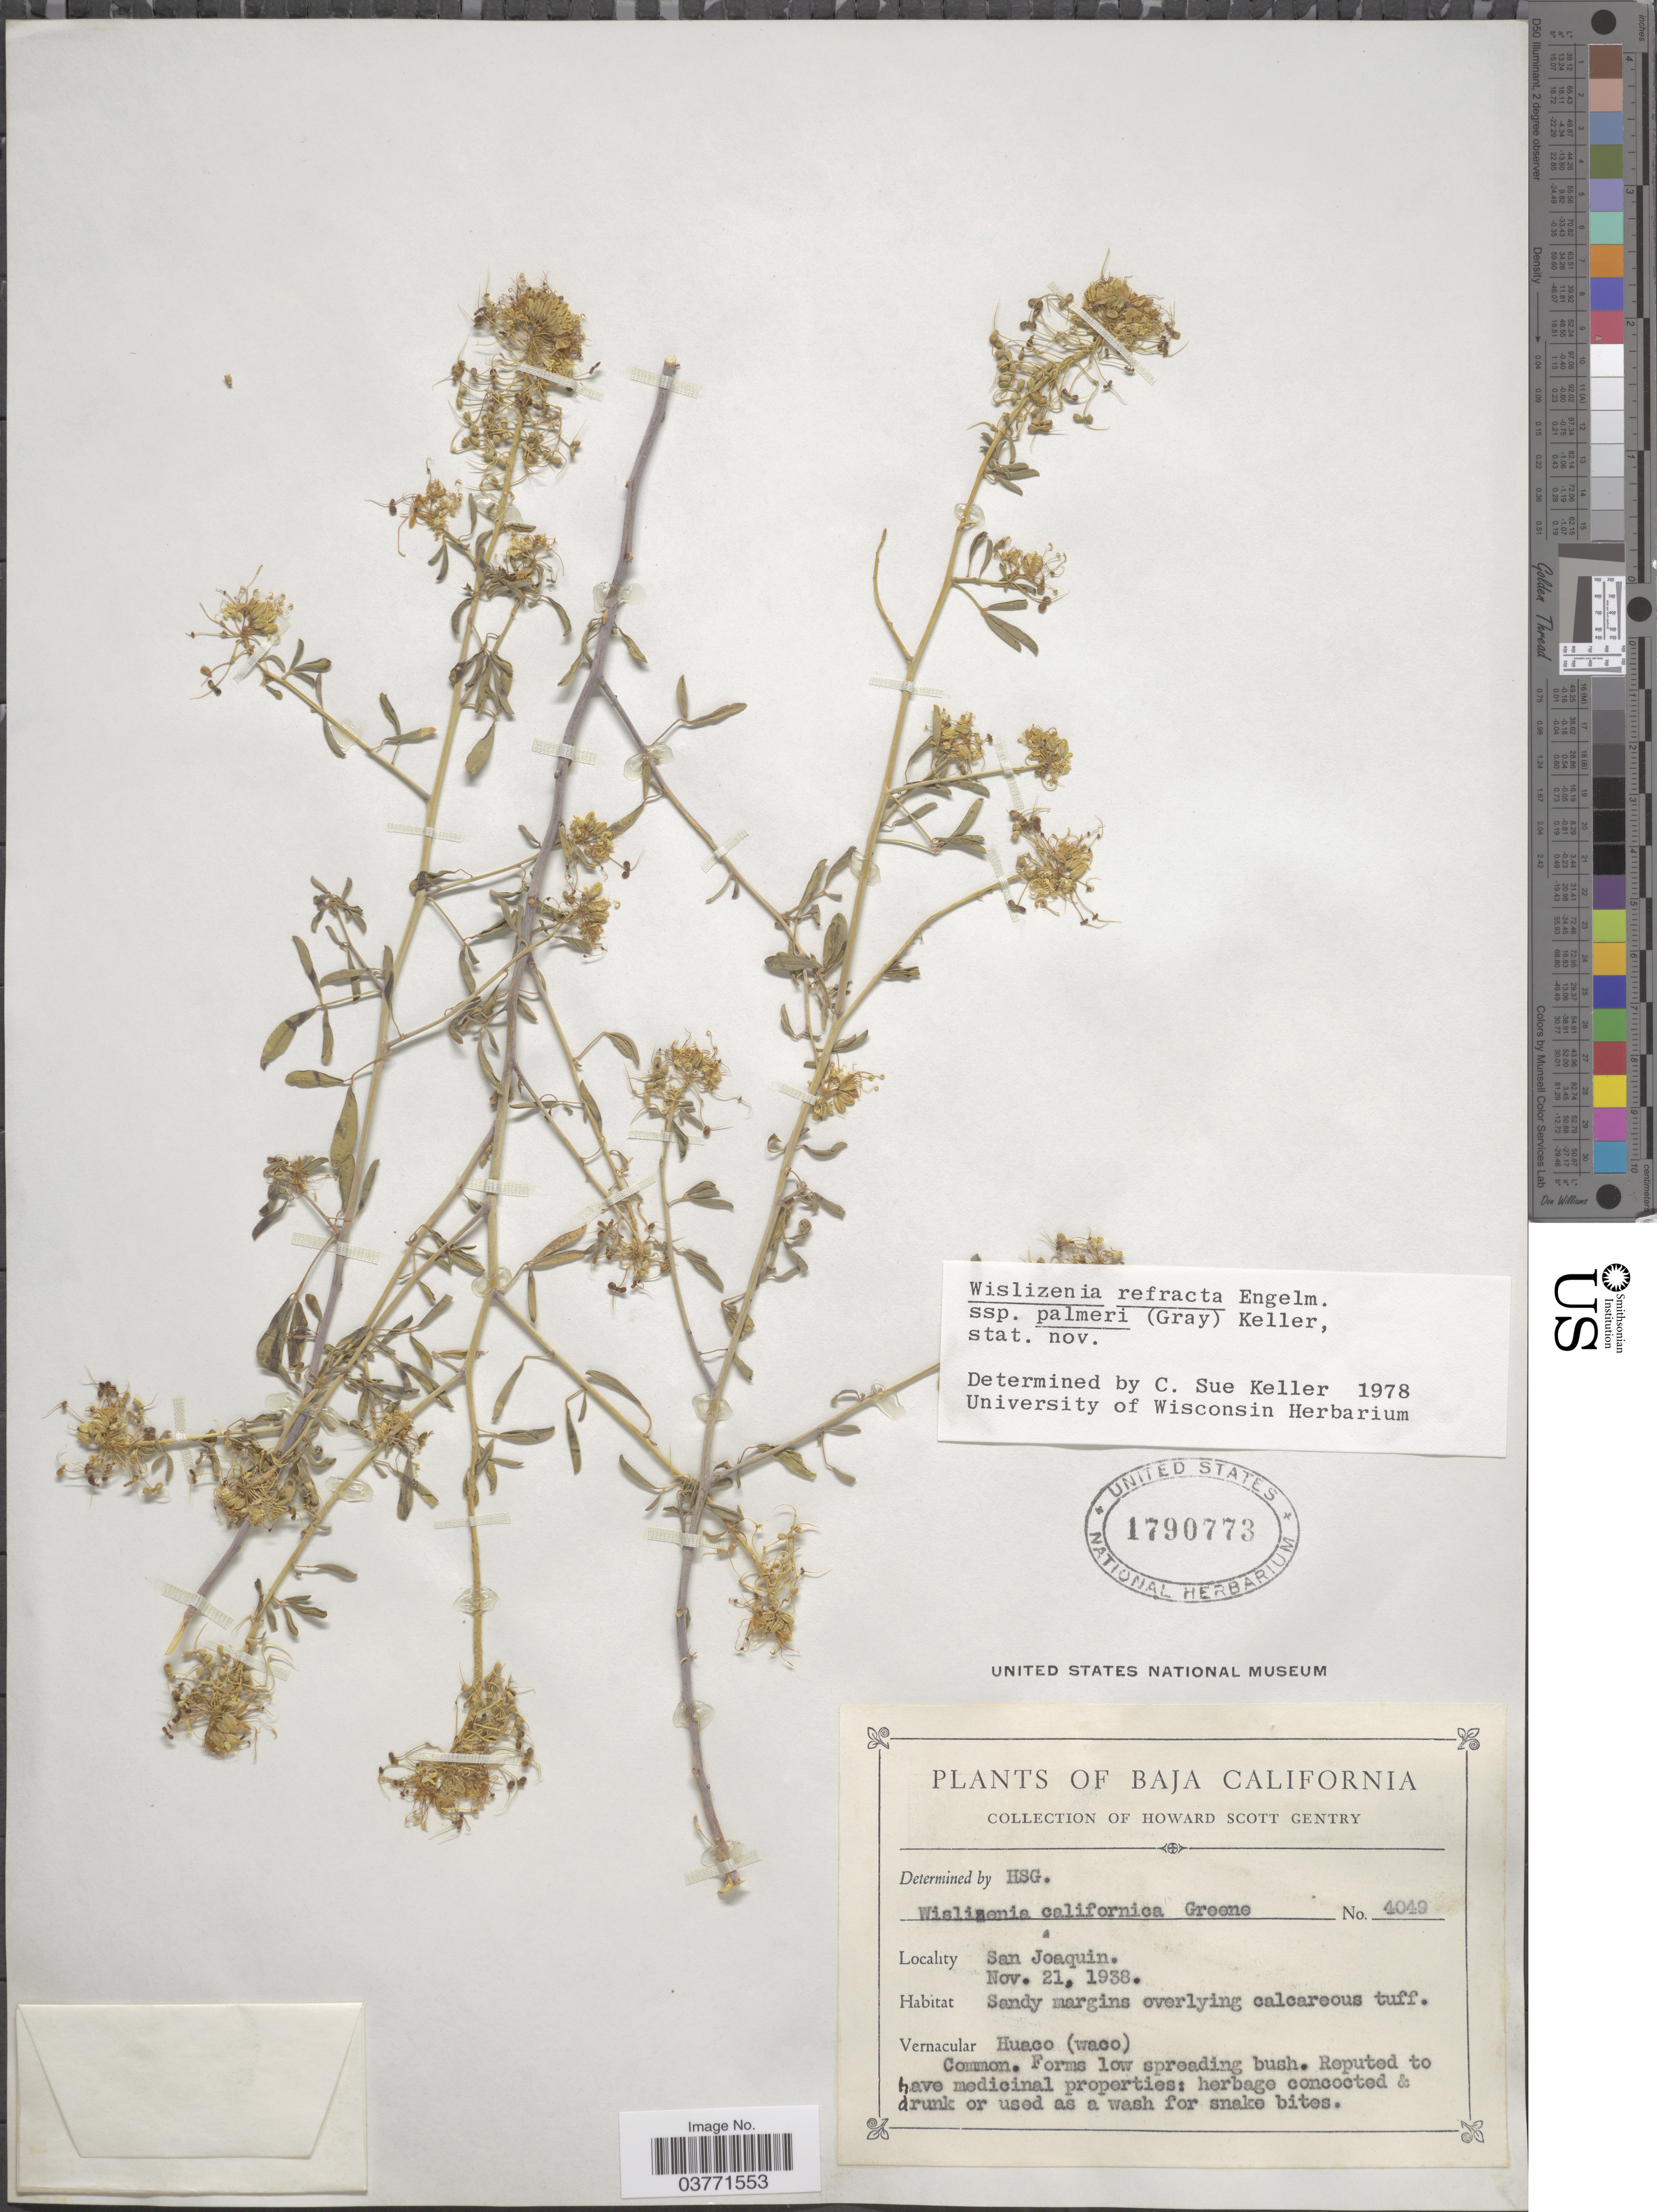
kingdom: Plantae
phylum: Tracheophyta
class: Magnoliopsida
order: Brassicales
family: Cleomaceae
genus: Cleomella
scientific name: Cleomella palmeri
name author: (A. Gray) J.C. Hall & Roalson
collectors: H. S. Gentry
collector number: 4049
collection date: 1938-11-21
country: United States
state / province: California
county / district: San Joaquin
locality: San Joaquin.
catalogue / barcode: US 1790773